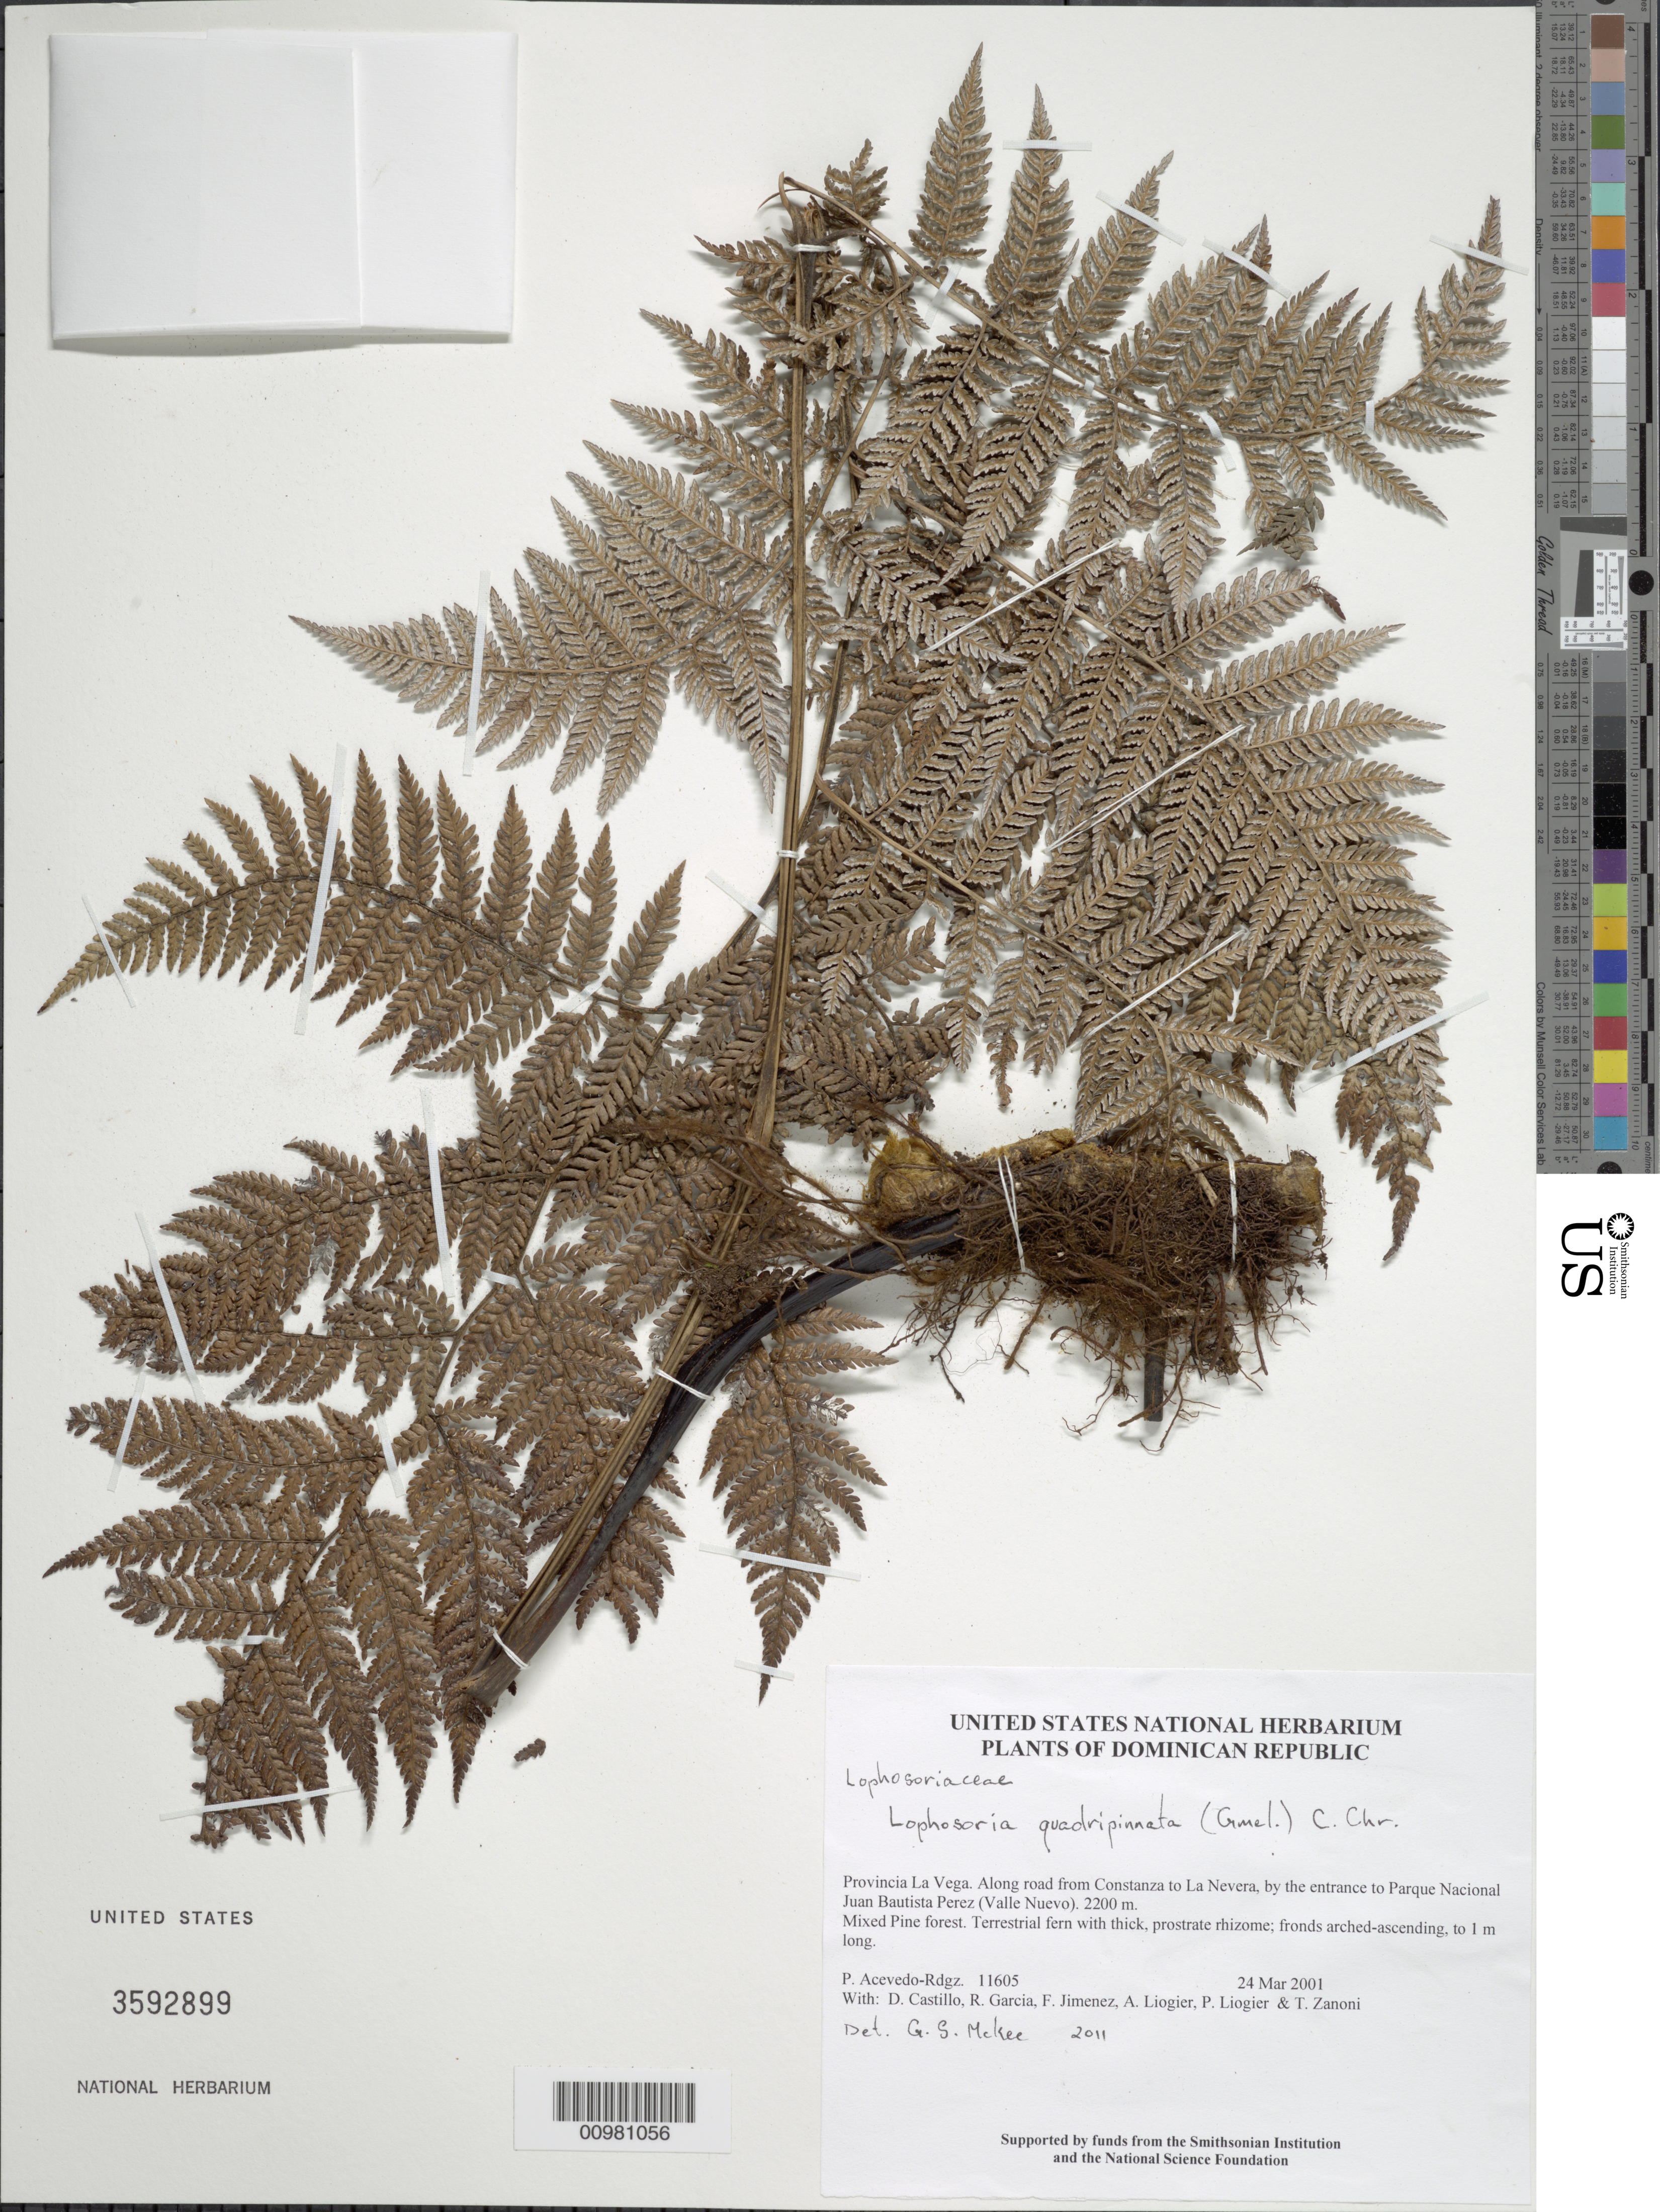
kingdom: Plantae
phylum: Tracheophyta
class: Polypodiopsida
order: Cyatheales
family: Dicksoniaceae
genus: Lophosoria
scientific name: Lophosoria quadripinnata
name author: (J.F. Gmel.) C. Chr.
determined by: McKee, G. S., (US), NMNH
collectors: P. Acevedo-Rodr., D. Castillo, R. G. García, F. Jimenez, A. H. Liogier, M. P. Liogier & T. A. Zanoni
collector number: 11605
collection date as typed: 24 Mar 2001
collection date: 2001-03-24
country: Dominican Republic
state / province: La Vega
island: Hispaniola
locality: Provincia La Vega. Along road from Constanza to La Nevera, by the entrance to Parque Nacional Juan Bautista Perez (Valle Nuevo).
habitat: Mixed Pine forest.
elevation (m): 2200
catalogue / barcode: US 3592899